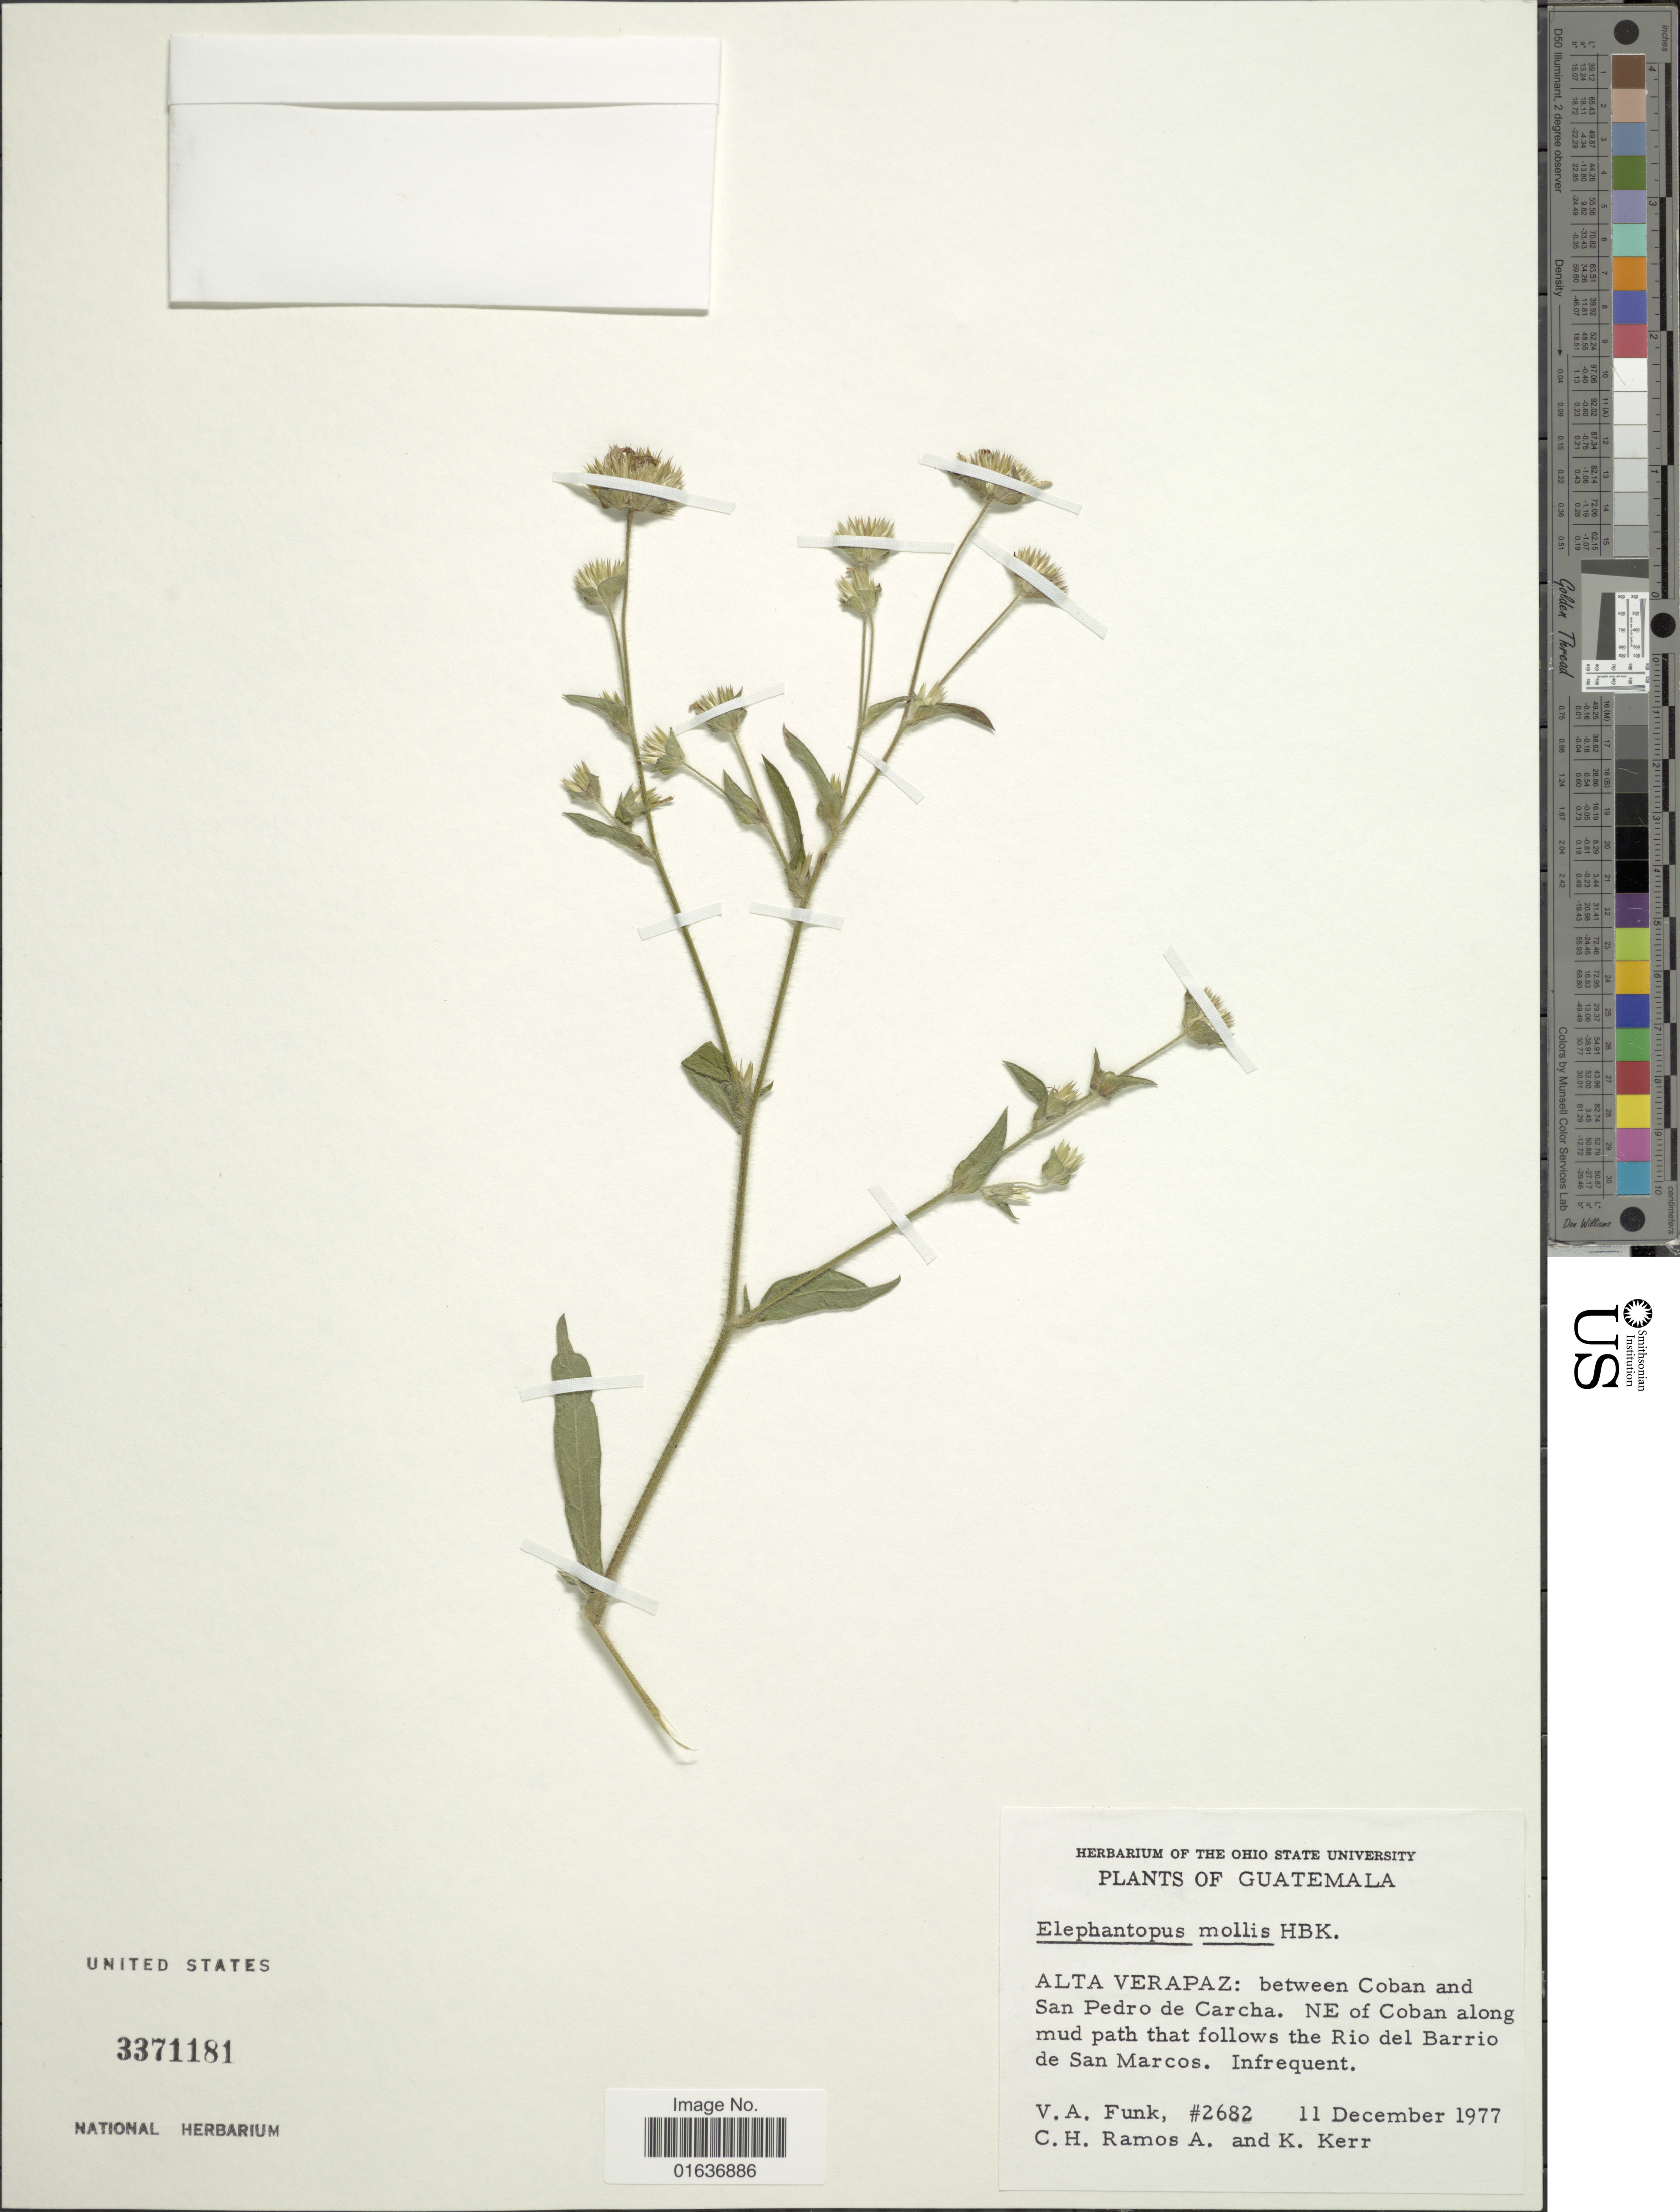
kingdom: Plantae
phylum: Tracheophyta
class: Magnoliopsida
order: Asterales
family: Asteraceae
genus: Elephantopus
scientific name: Elephantopus mollis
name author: Kunth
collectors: V. Funk, C. H. Ramos & K. Kerr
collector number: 2682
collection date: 1977-12-11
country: Guatemala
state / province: Alta Verapaz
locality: Between Coban and San Pedro de Carcha, NE of Coban along mud path that follows the Rio del barrio de San Marcos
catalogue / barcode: US 3371181